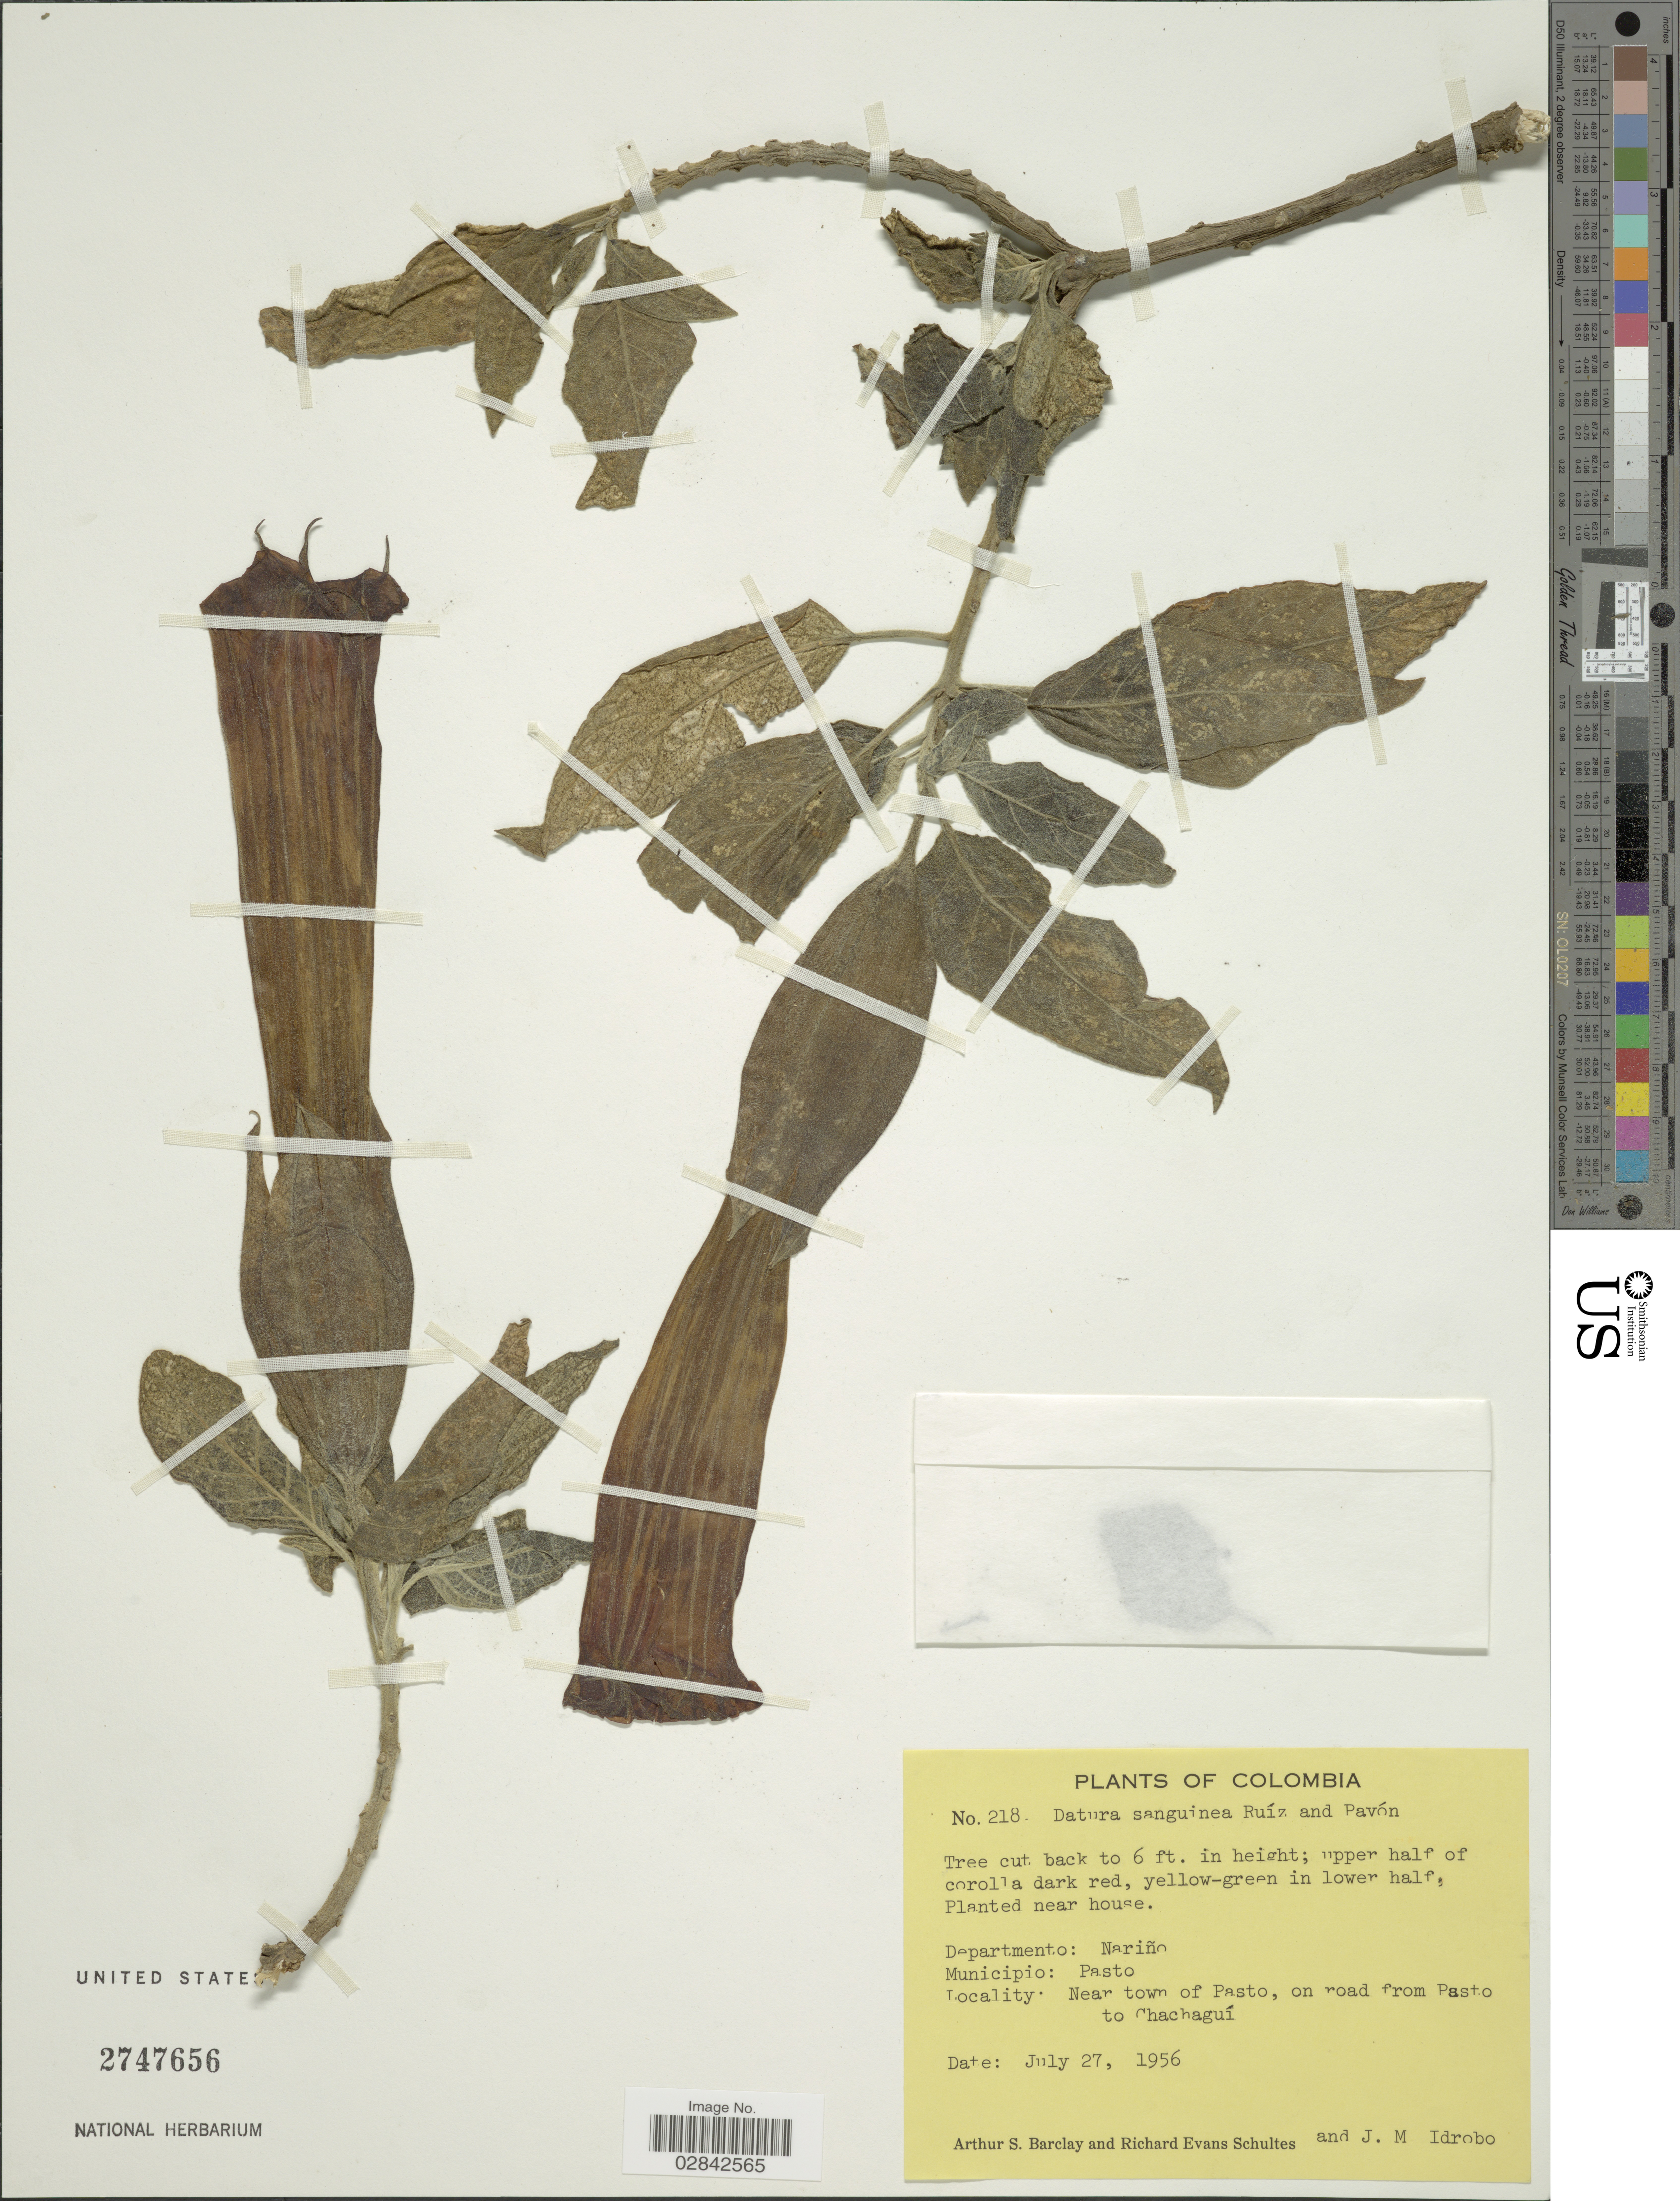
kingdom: Plantae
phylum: Tracheophyta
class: Magnoliopsida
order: Solanales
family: Solanaceae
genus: Brugmansia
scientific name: Brugmansia sanguinea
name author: (Ruiz & Pav.) D. Don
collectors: A. S. Barclay, R. E. Schultes & J. M. Idrobo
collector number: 218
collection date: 1956-07-27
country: Colombia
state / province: Nariño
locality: Departmento: Nariño. Municipio: Pasto. Near town of Pasto, on road from Pasto to Chachaguí.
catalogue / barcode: US 2747656